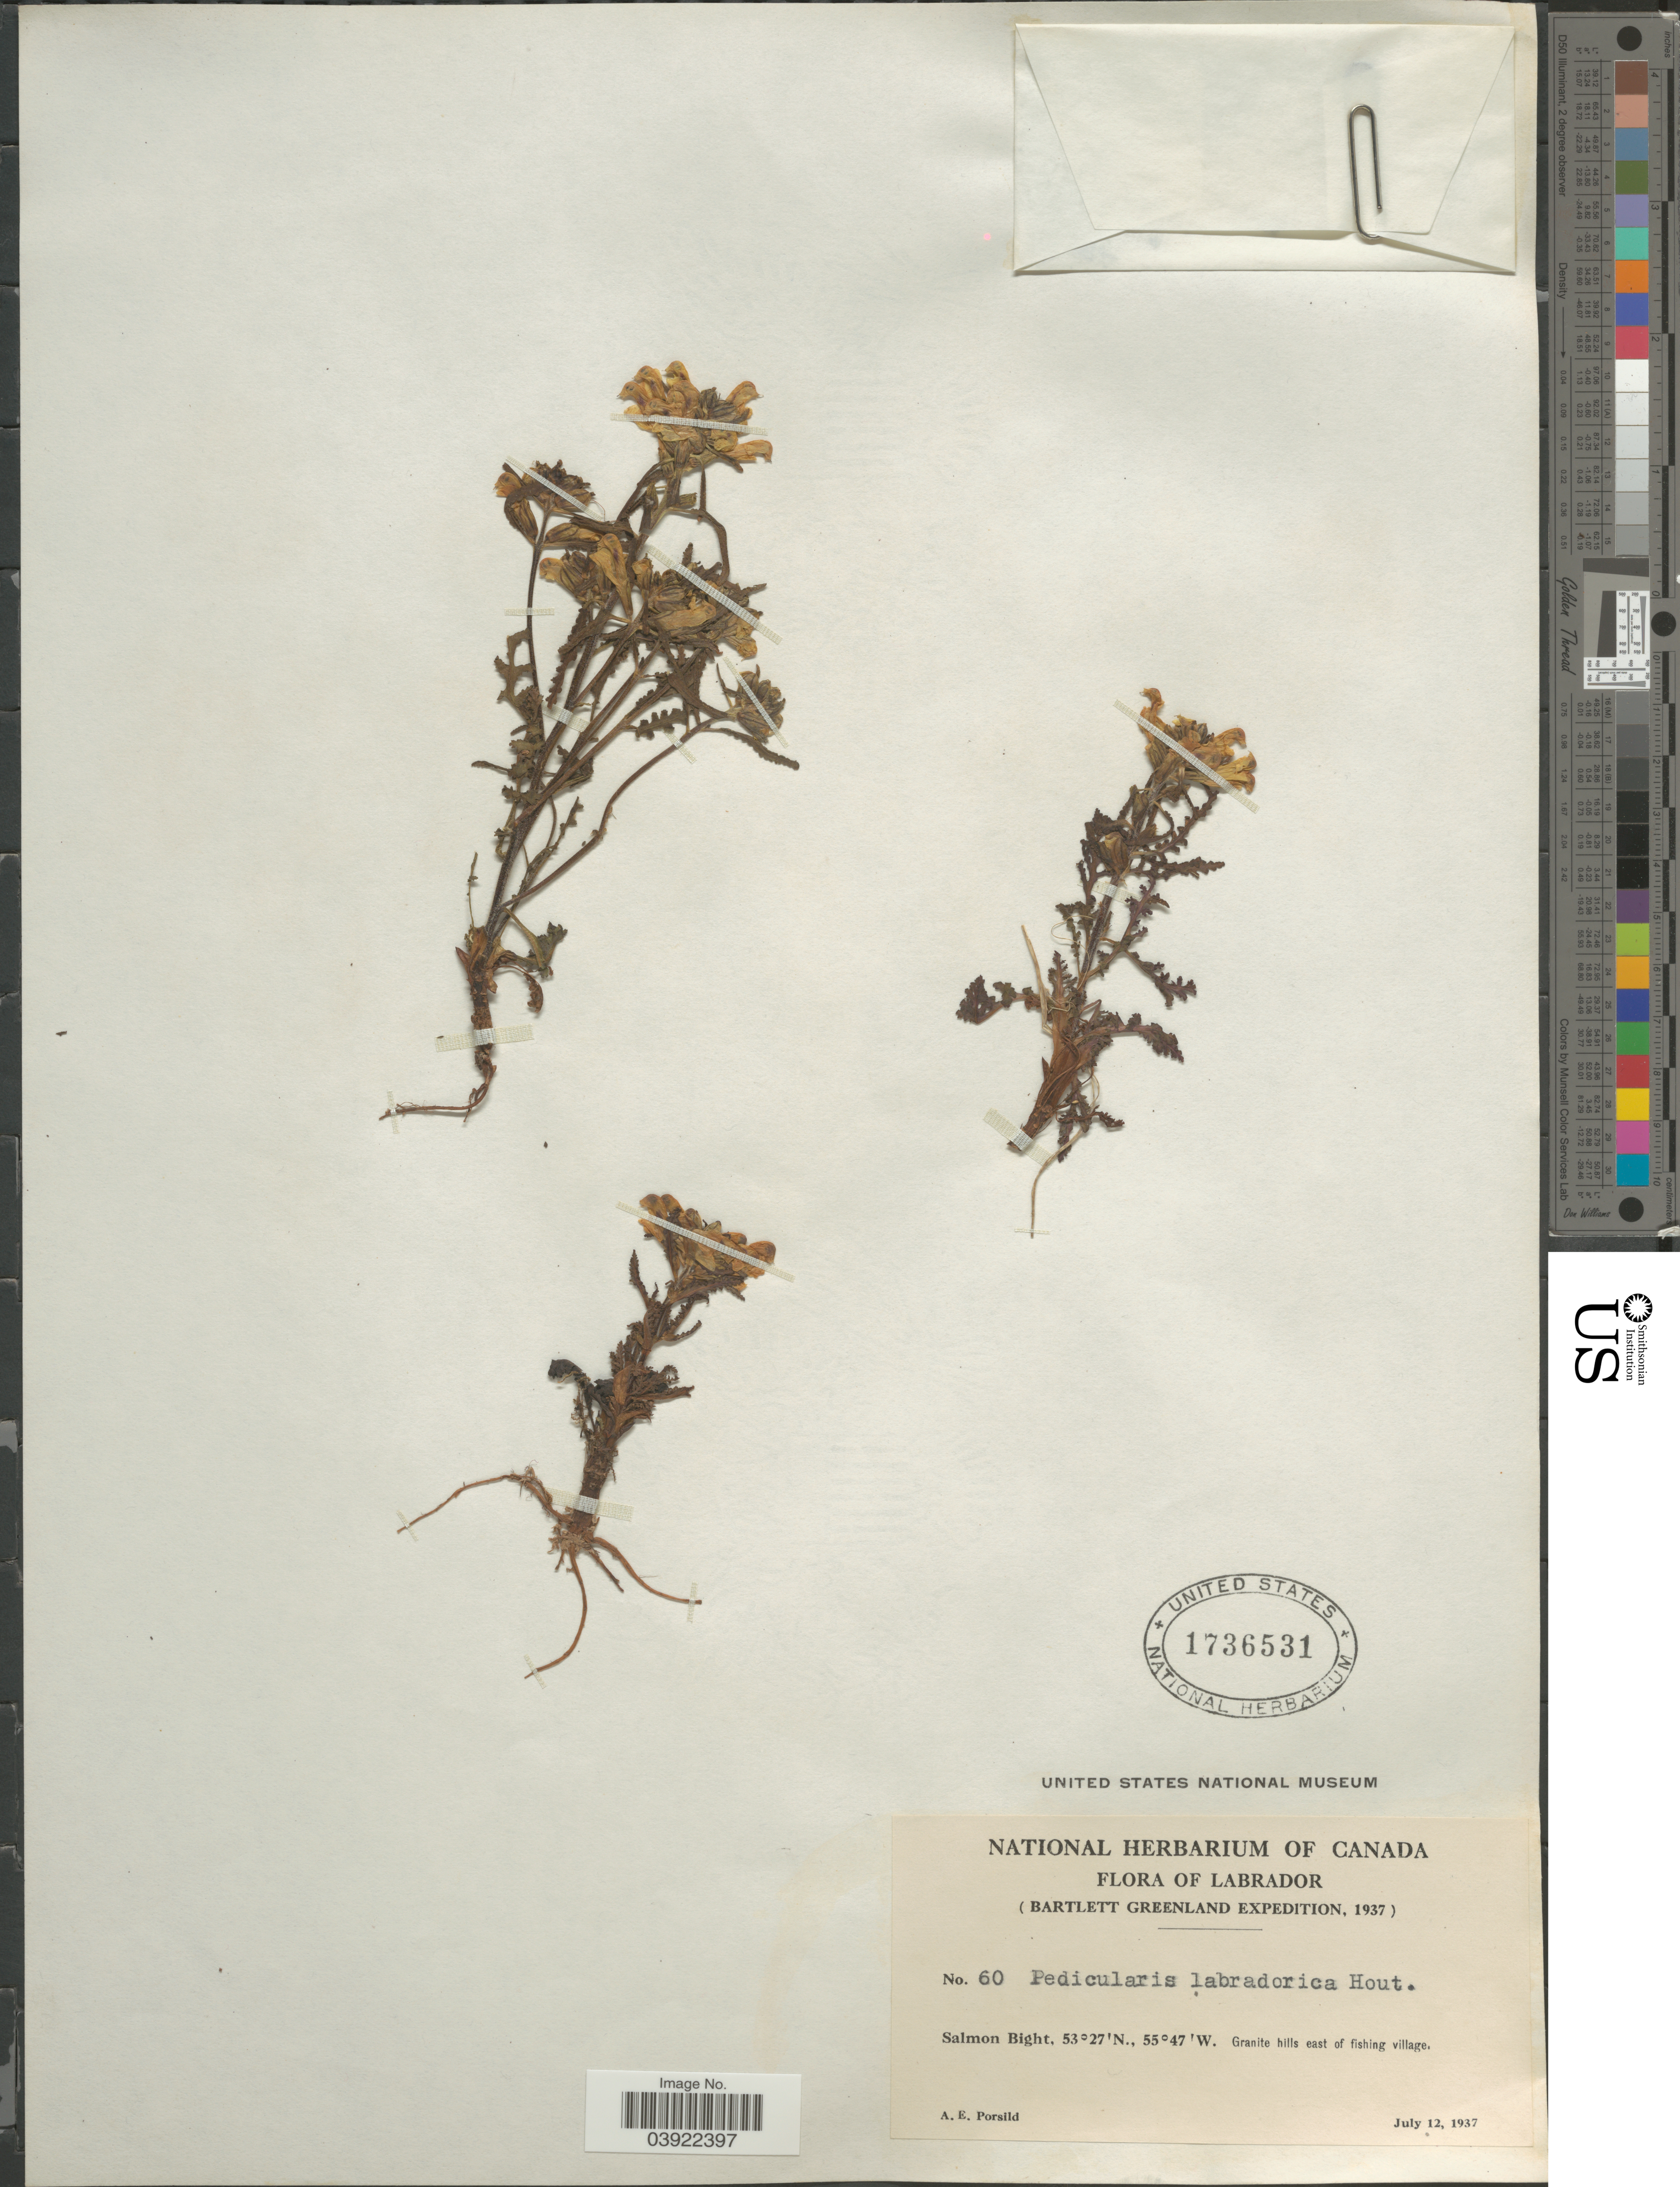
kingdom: Plantae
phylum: Tracheophyta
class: Magnoliopsida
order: Lamiales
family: Orobanchaceae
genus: Pedicularis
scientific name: Pedicularis labradorica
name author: Wirsing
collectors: A. E. Porsild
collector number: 60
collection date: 1937-07-12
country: Canada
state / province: Newfoundland and Labrador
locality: Labrador. Salmon Bight.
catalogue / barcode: US 1736531